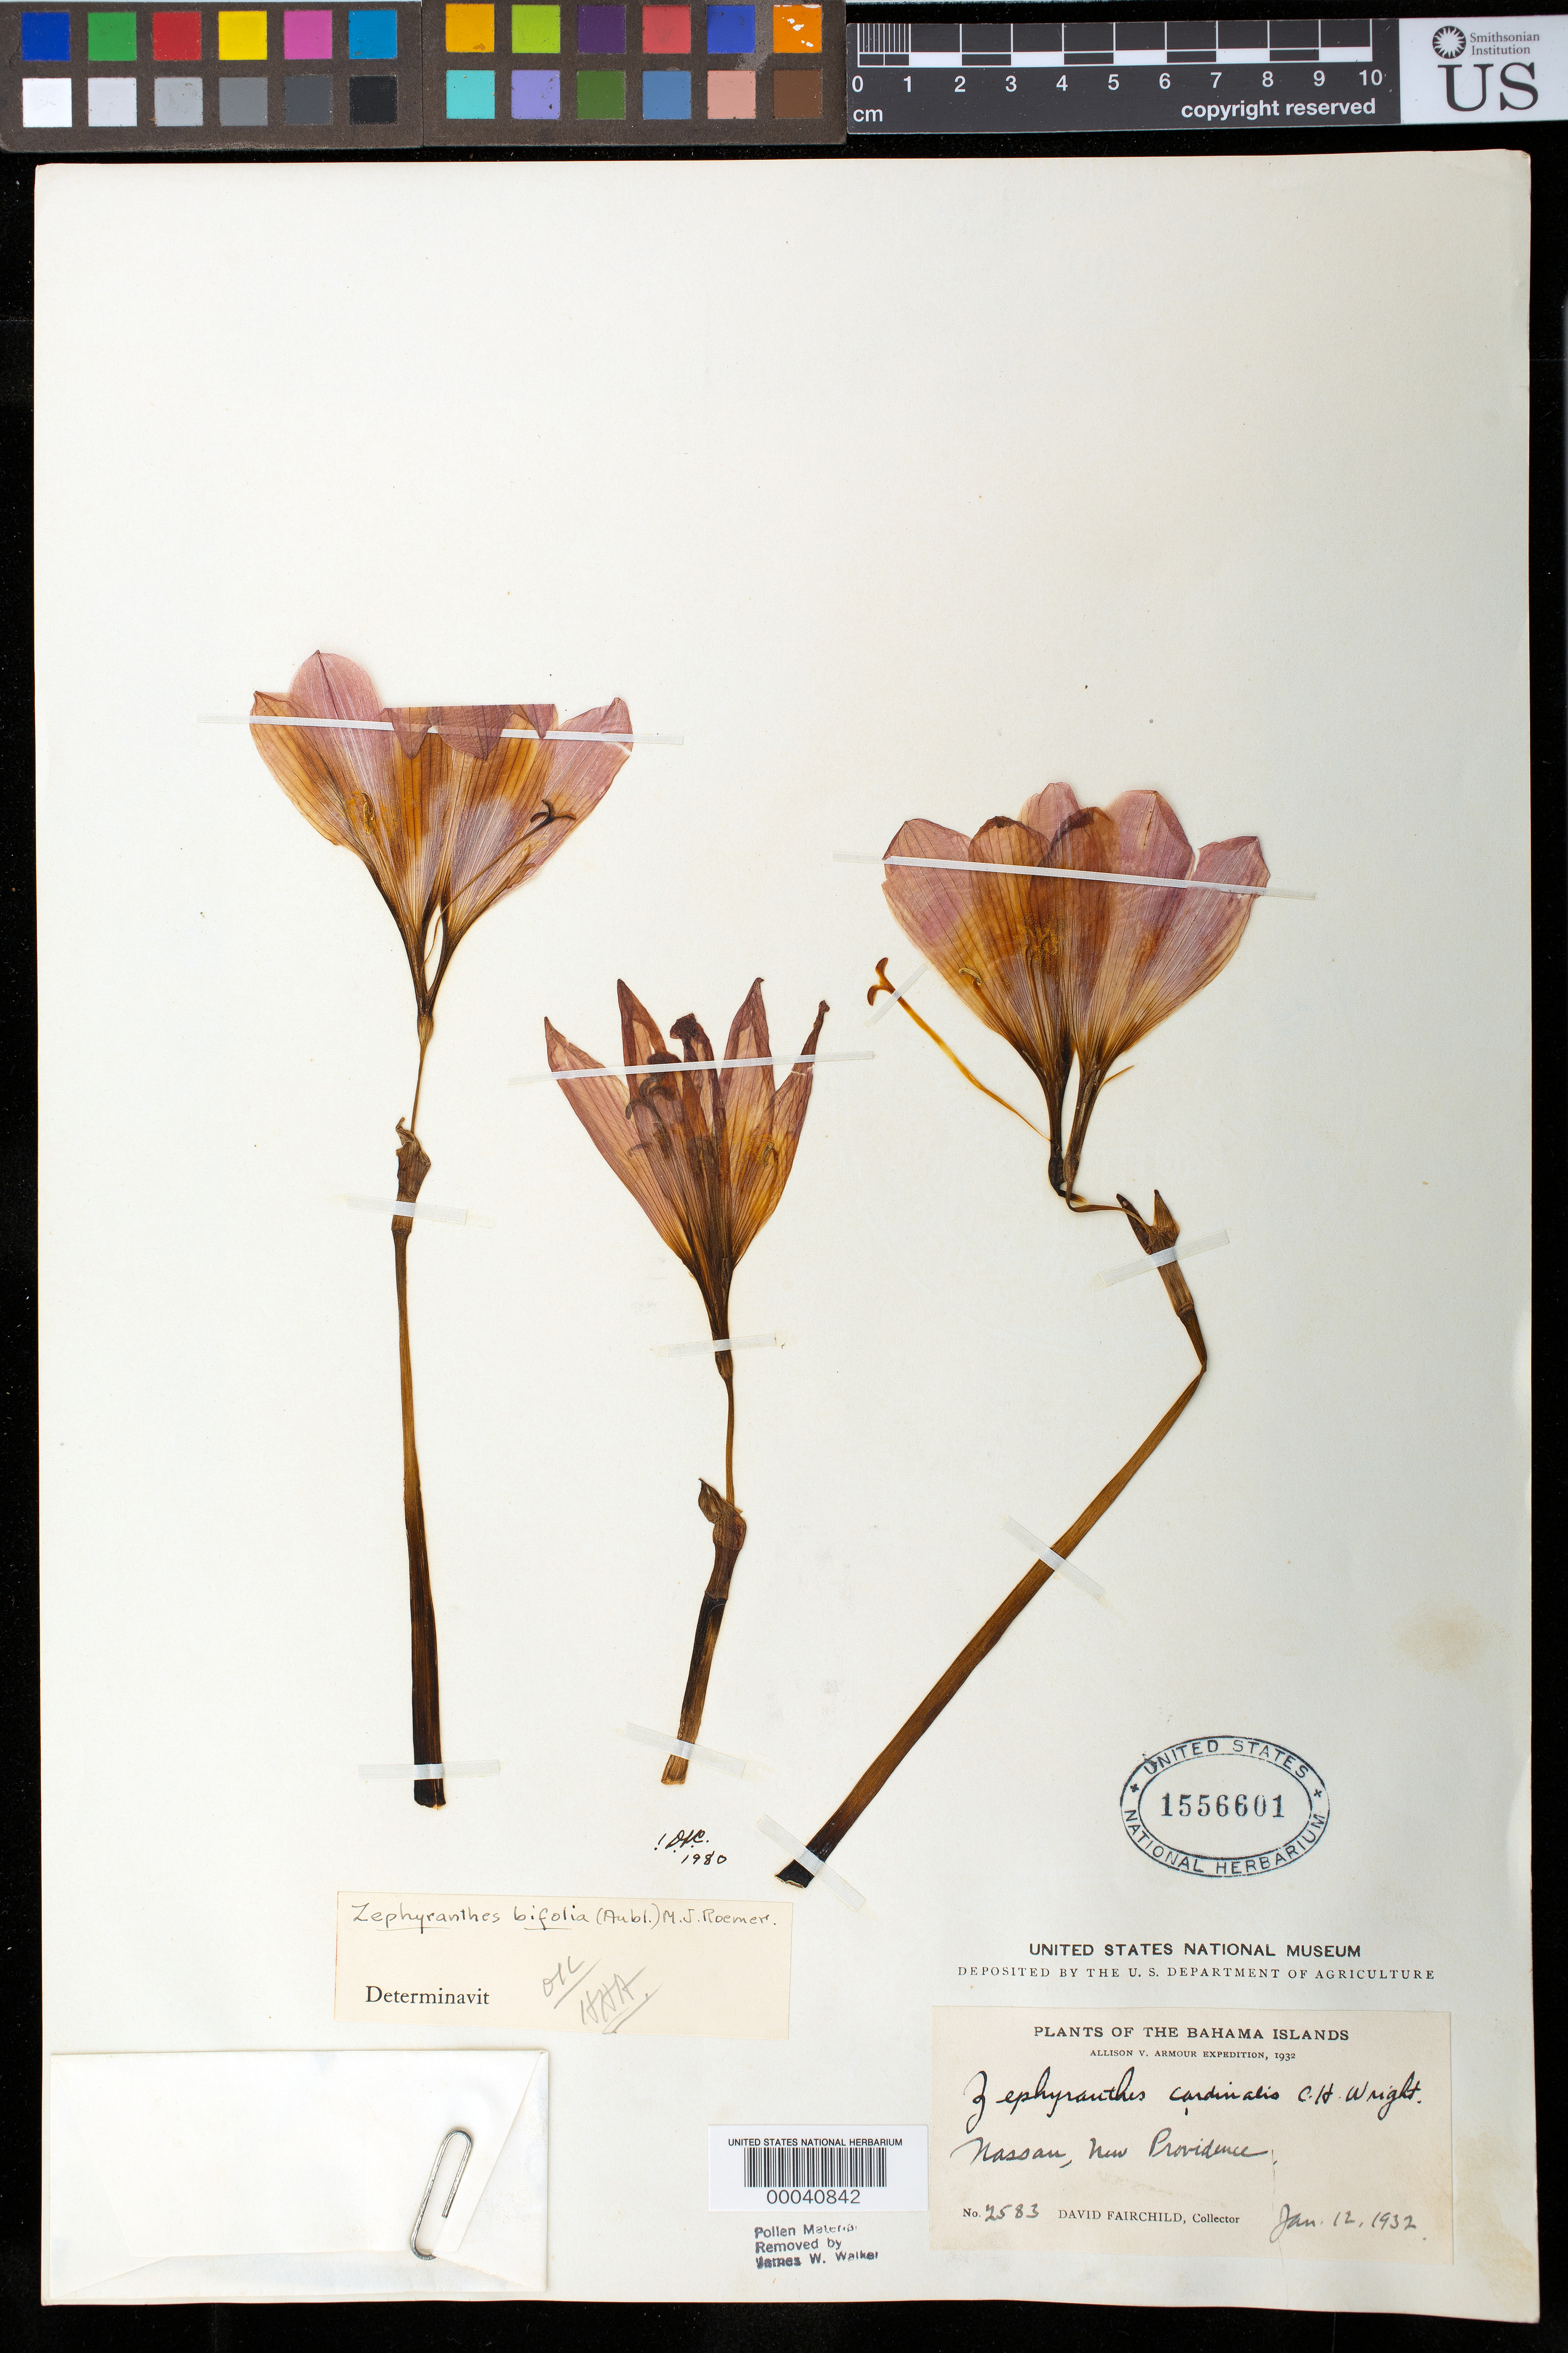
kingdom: Plantae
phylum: Tracheophyta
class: Liliopsida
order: Asparagales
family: Amaryllidaceae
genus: Zephyranthes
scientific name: Zephyranthes bifolia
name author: (Aubl.) M. Roem.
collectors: D. Fairchild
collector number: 2583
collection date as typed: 12 Jan 1932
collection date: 1932-01-12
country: Bahamas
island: New Providence Island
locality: Near providence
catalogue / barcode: US 1556601